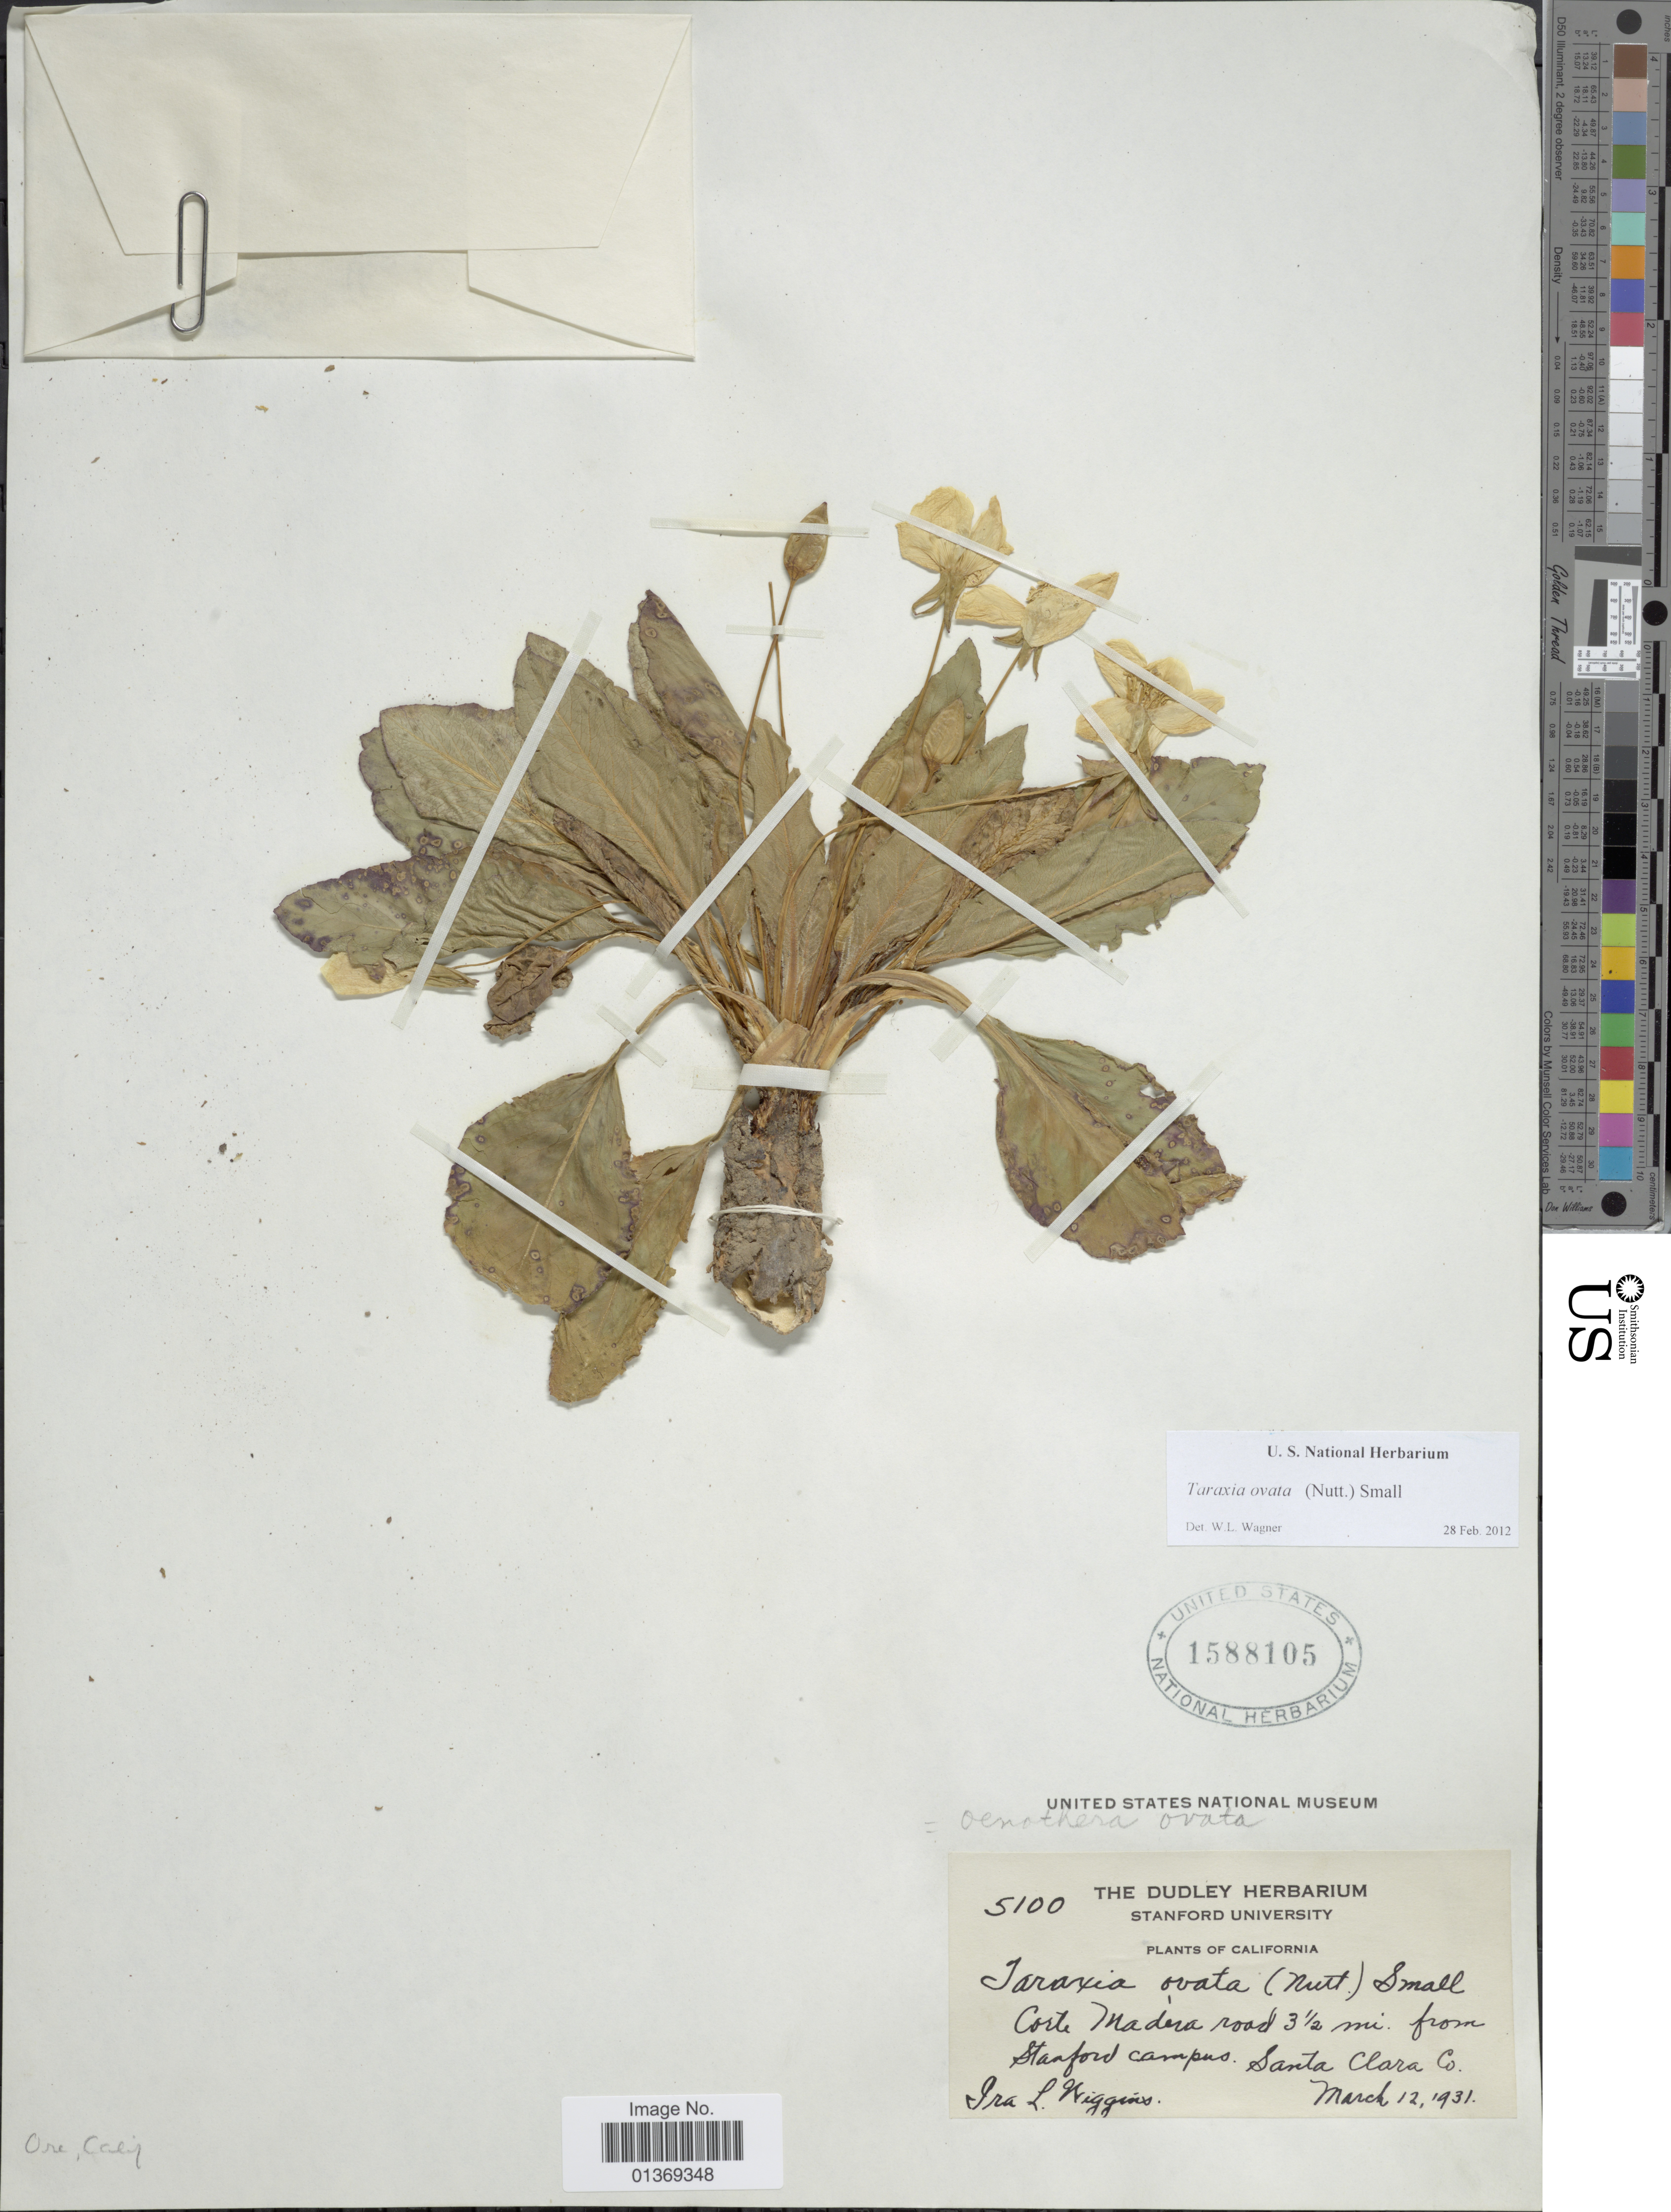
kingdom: Plantae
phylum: Tracheophyta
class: Magnoliopsida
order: Myrtales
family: Onagraceae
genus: Taraxia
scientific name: Taraxia ovata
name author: (Nutt.) Small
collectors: I. L. Wiggins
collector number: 5100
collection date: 1931-03-12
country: United States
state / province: California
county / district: Santa Clara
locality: Corte Madera road 3½ mi. from Stanford campus, Santa Clara Co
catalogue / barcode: US 1588105